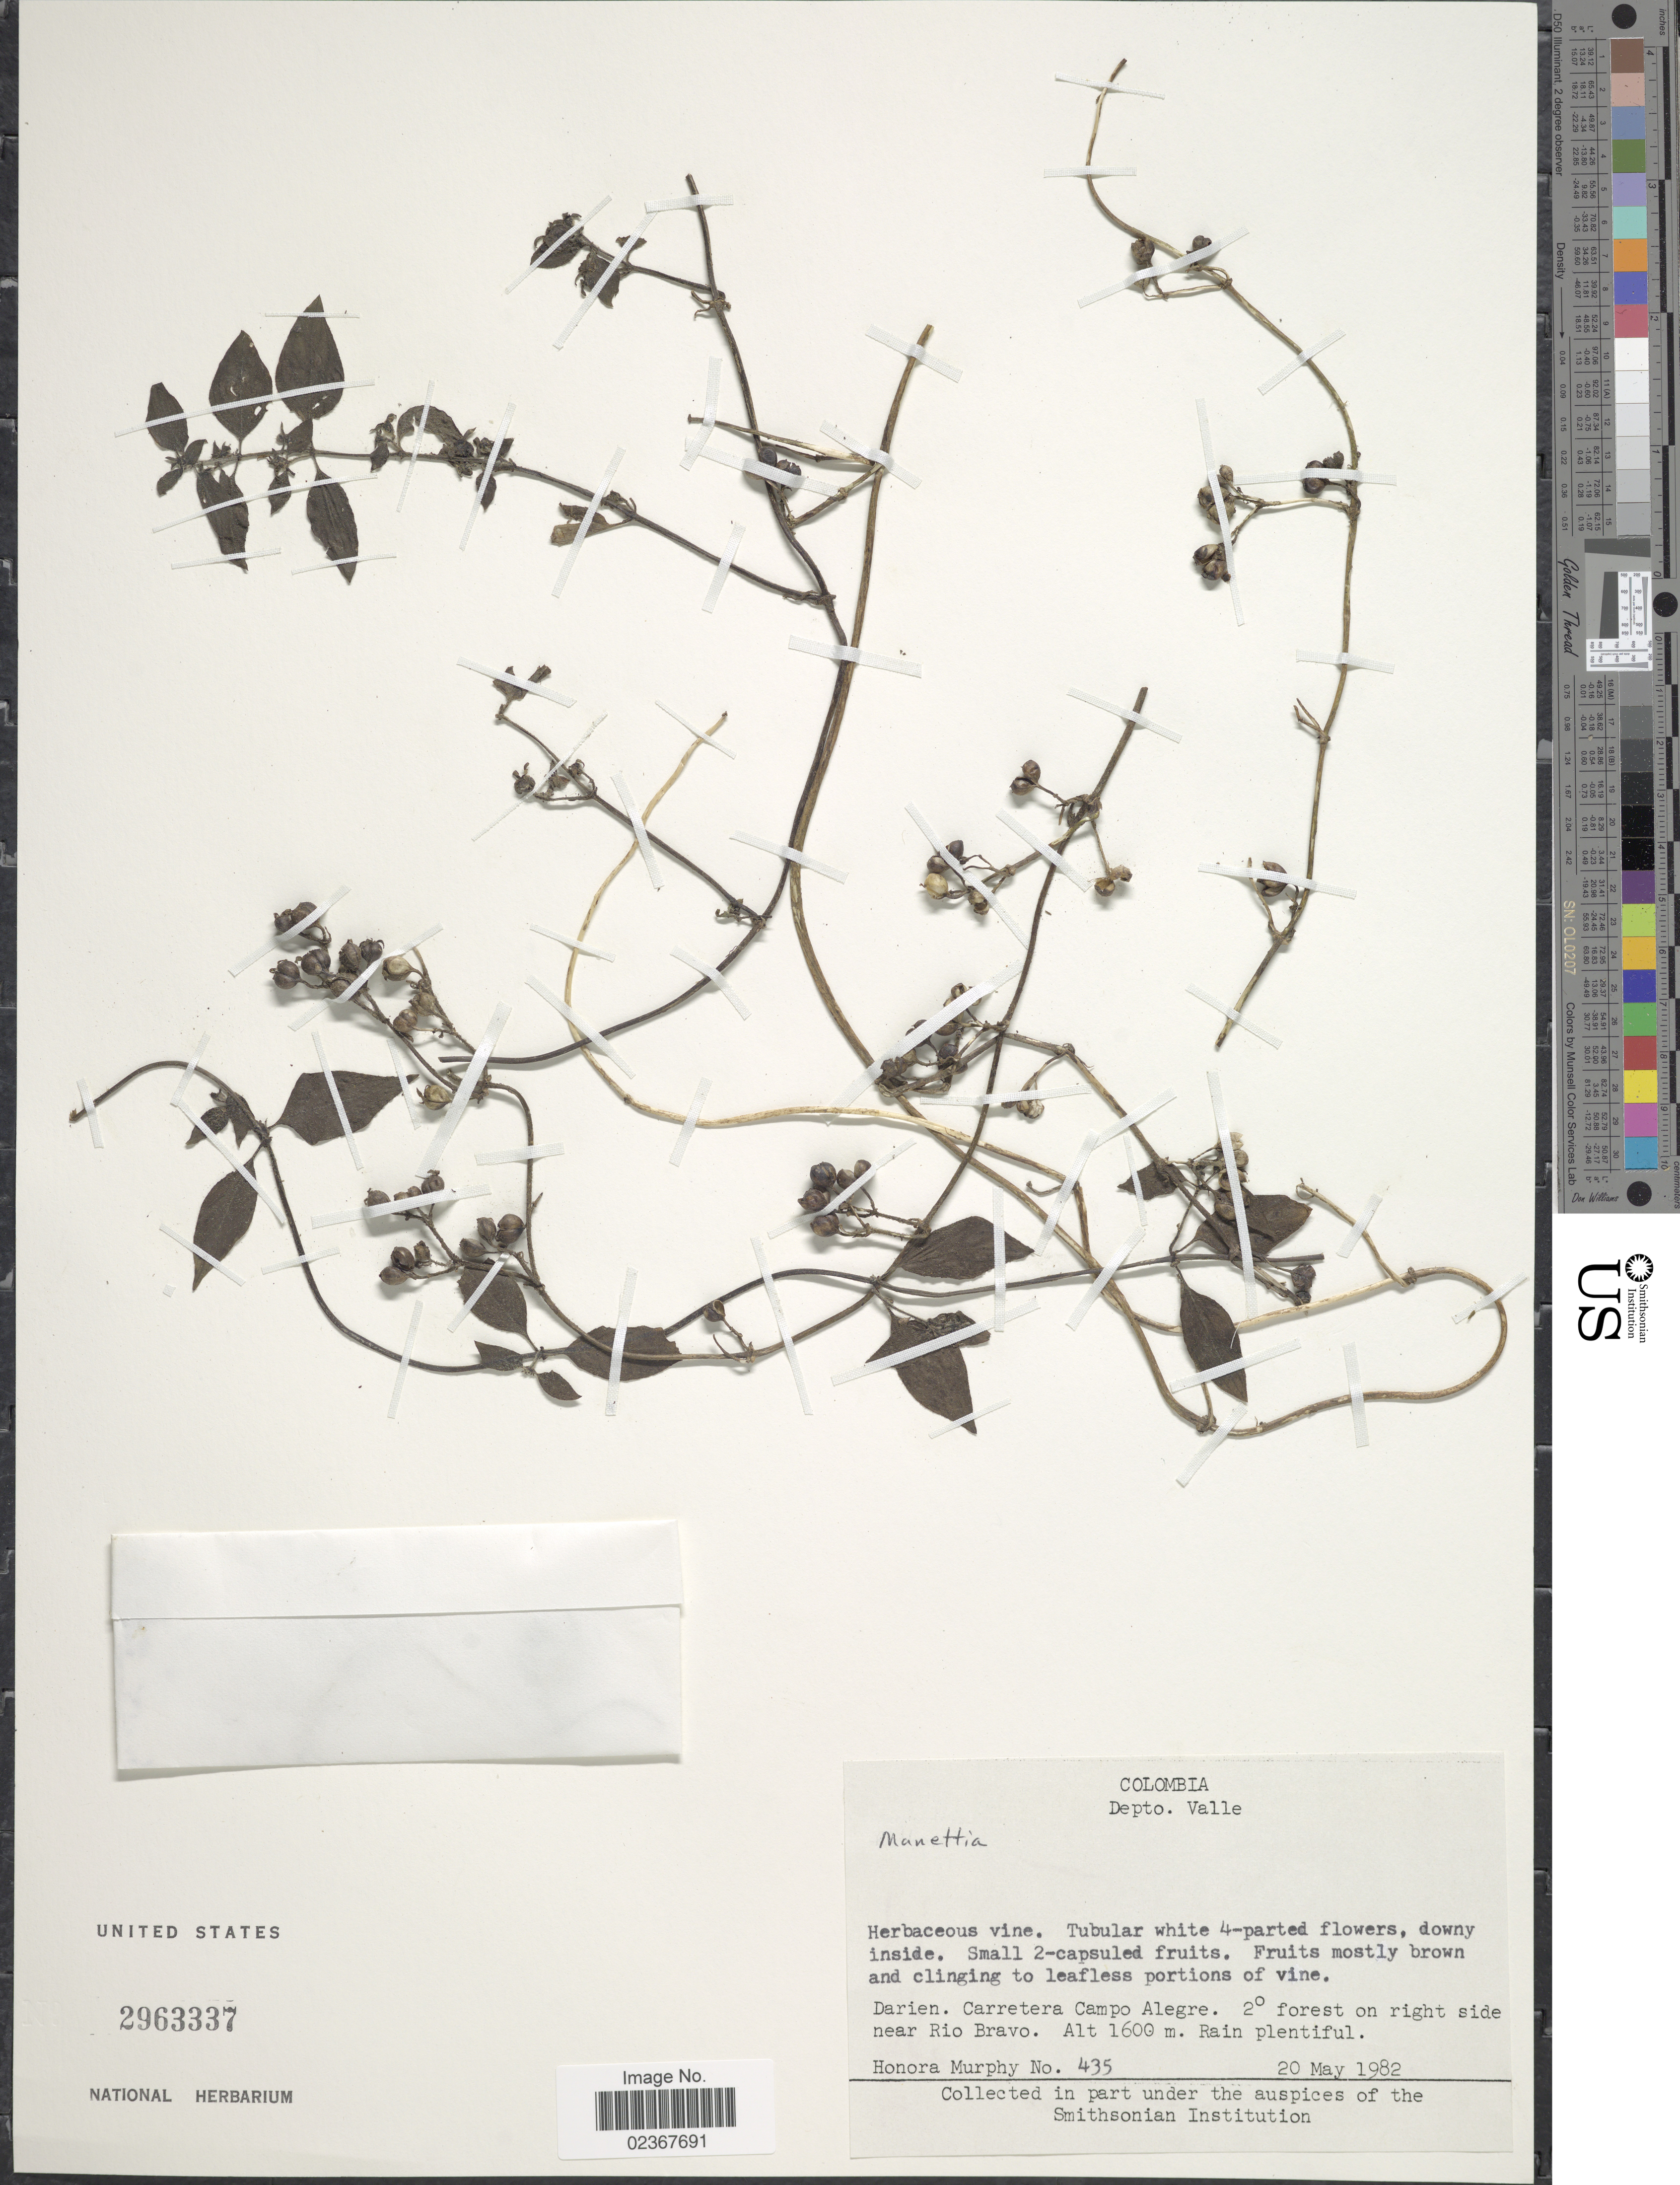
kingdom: Plantae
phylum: Tracheophyta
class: Magnoliopsida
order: Gentianales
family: Rubiaceae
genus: Manettia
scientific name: Manettia sp.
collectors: H. Murphy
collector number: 435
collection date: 1982-05-20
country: Colombia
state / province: Valle del Cauca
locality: Depto. Valle, Darien. Carretera Campo Alegre. 2° forst on right side near Rio Bravo.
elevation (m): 1600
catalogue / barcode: US 2963337